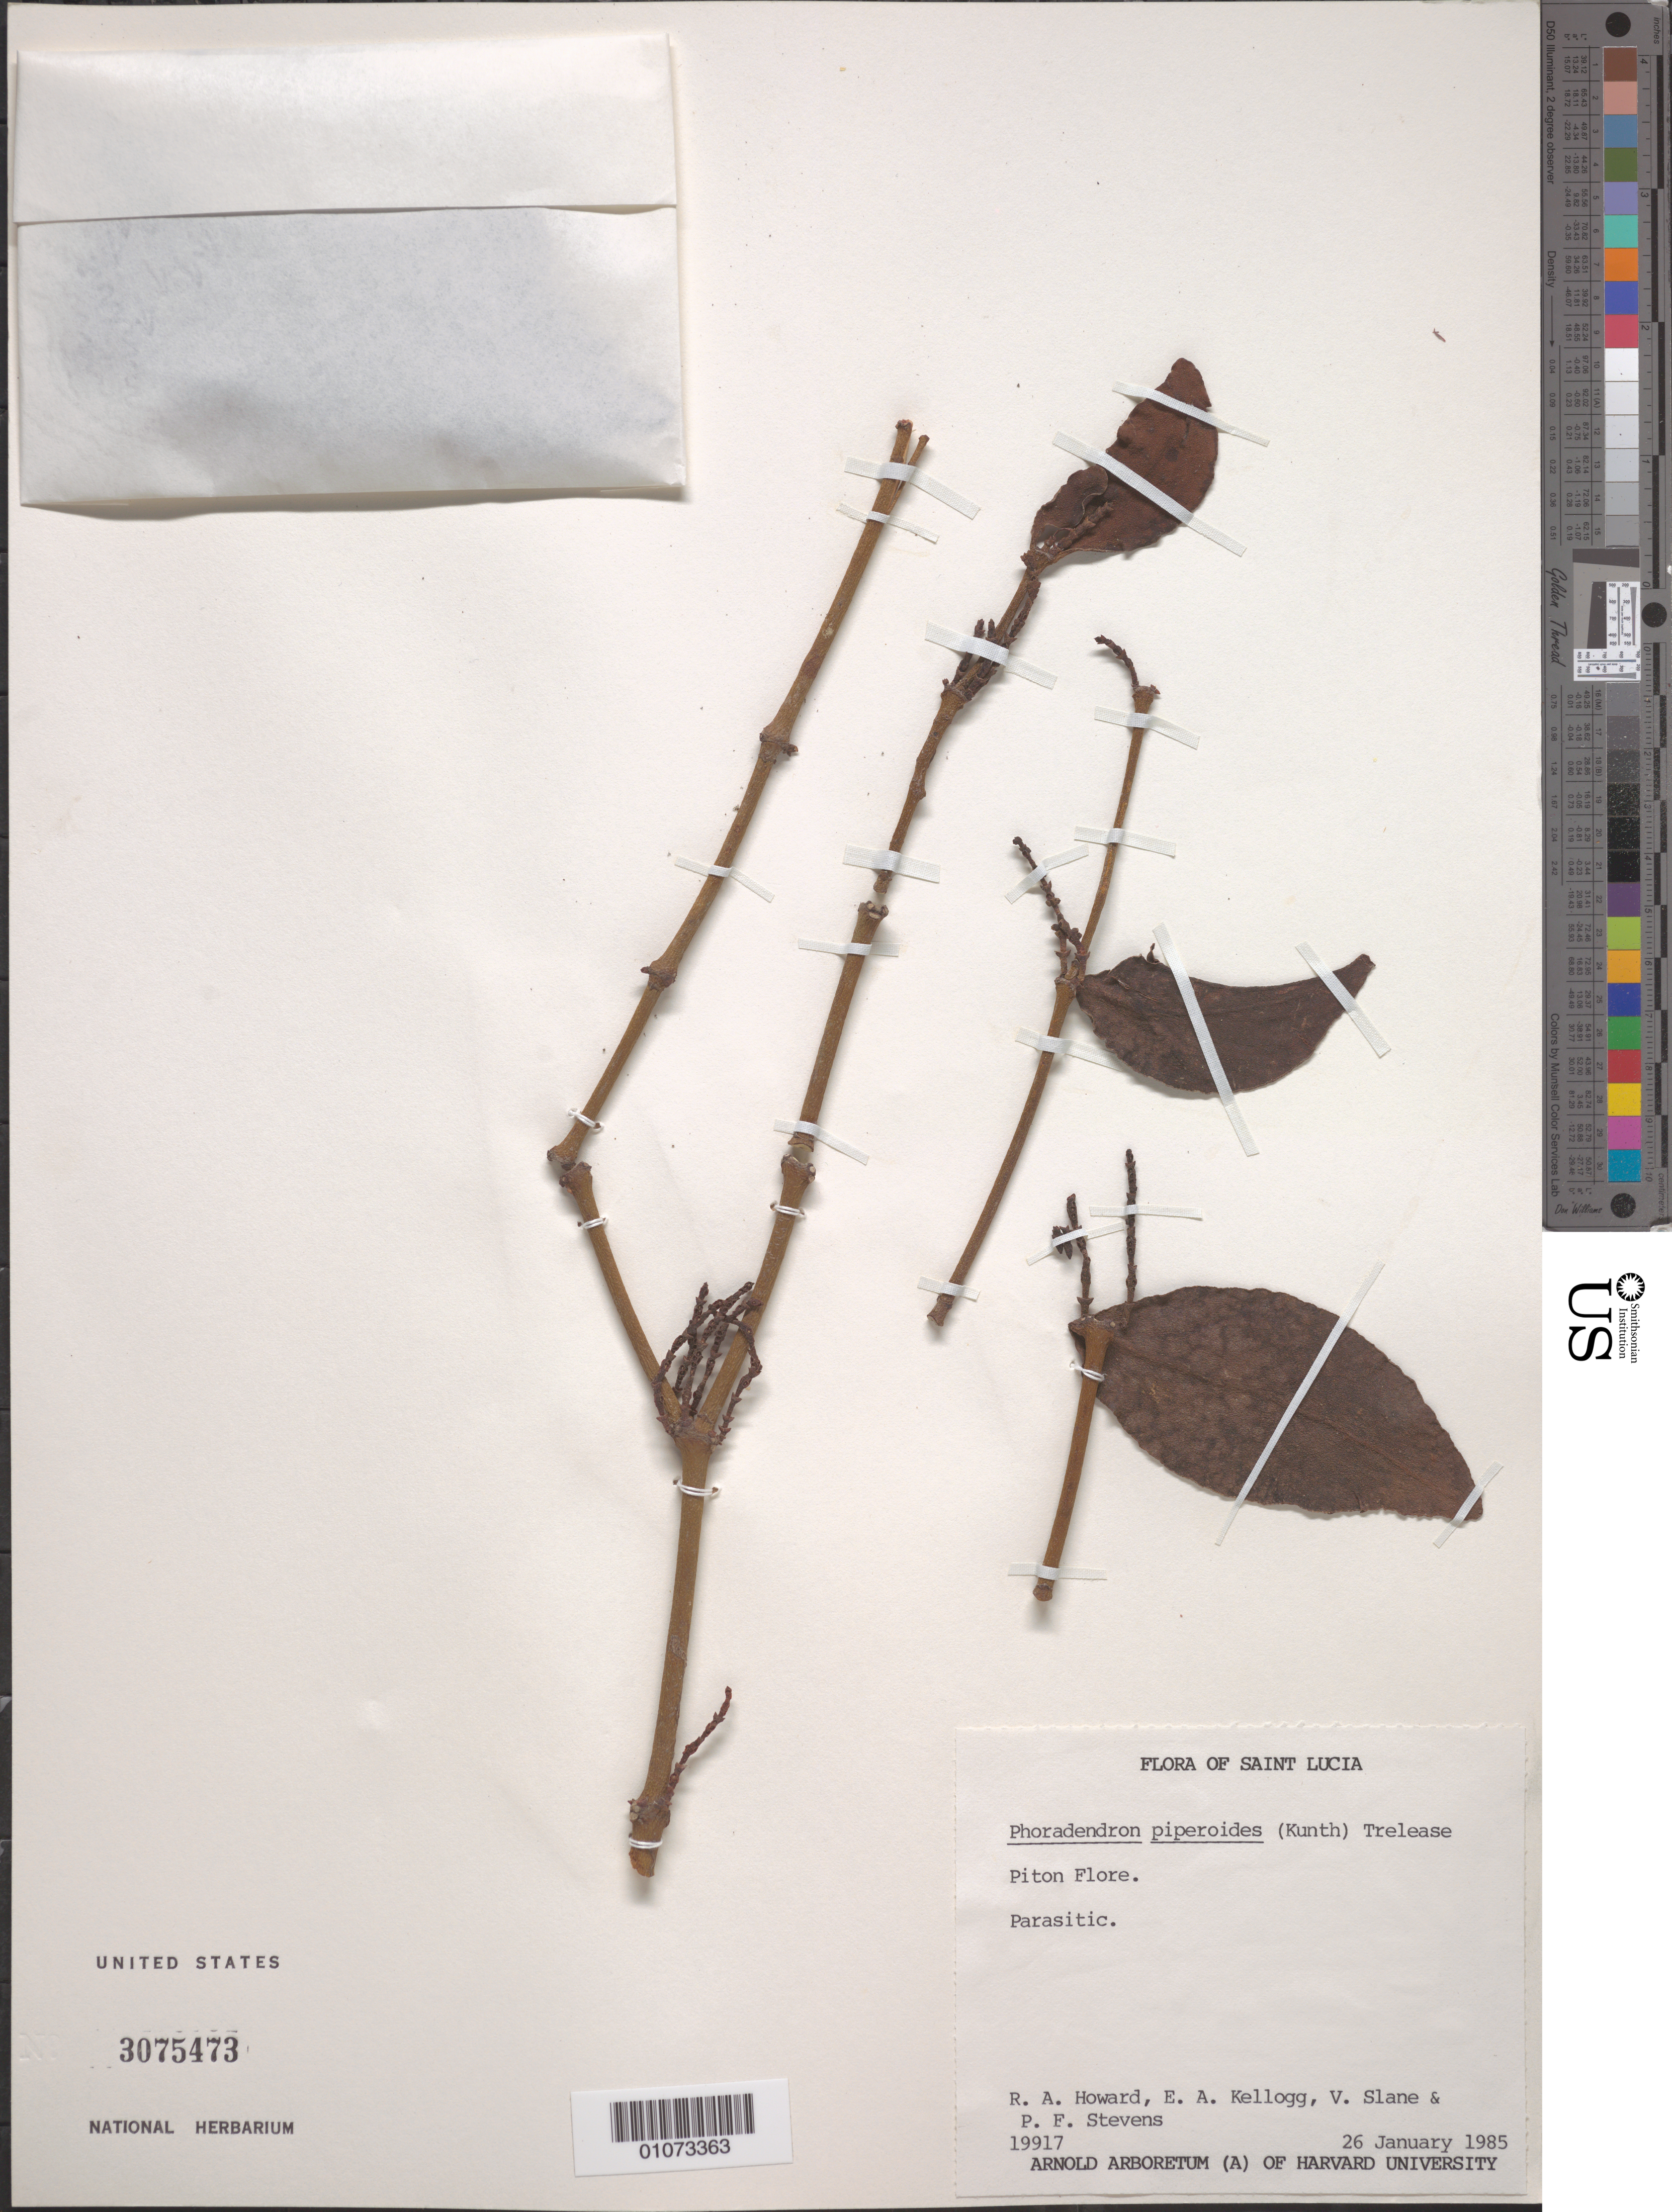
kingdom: Plantae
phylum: Tracheophyta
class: Magnoliopsida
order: Santalales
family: Viscaceae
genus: Phoradendron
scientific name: Phoradendron piperoides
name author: (Kunth) Trel.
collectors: R. A. Howard & A. Kellog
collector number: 19917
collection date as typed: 26 Jan 1985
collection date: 1985-01-26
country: St. Lucia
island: St. Lucia I.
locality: Piton Flore.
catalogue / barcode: US 3075473